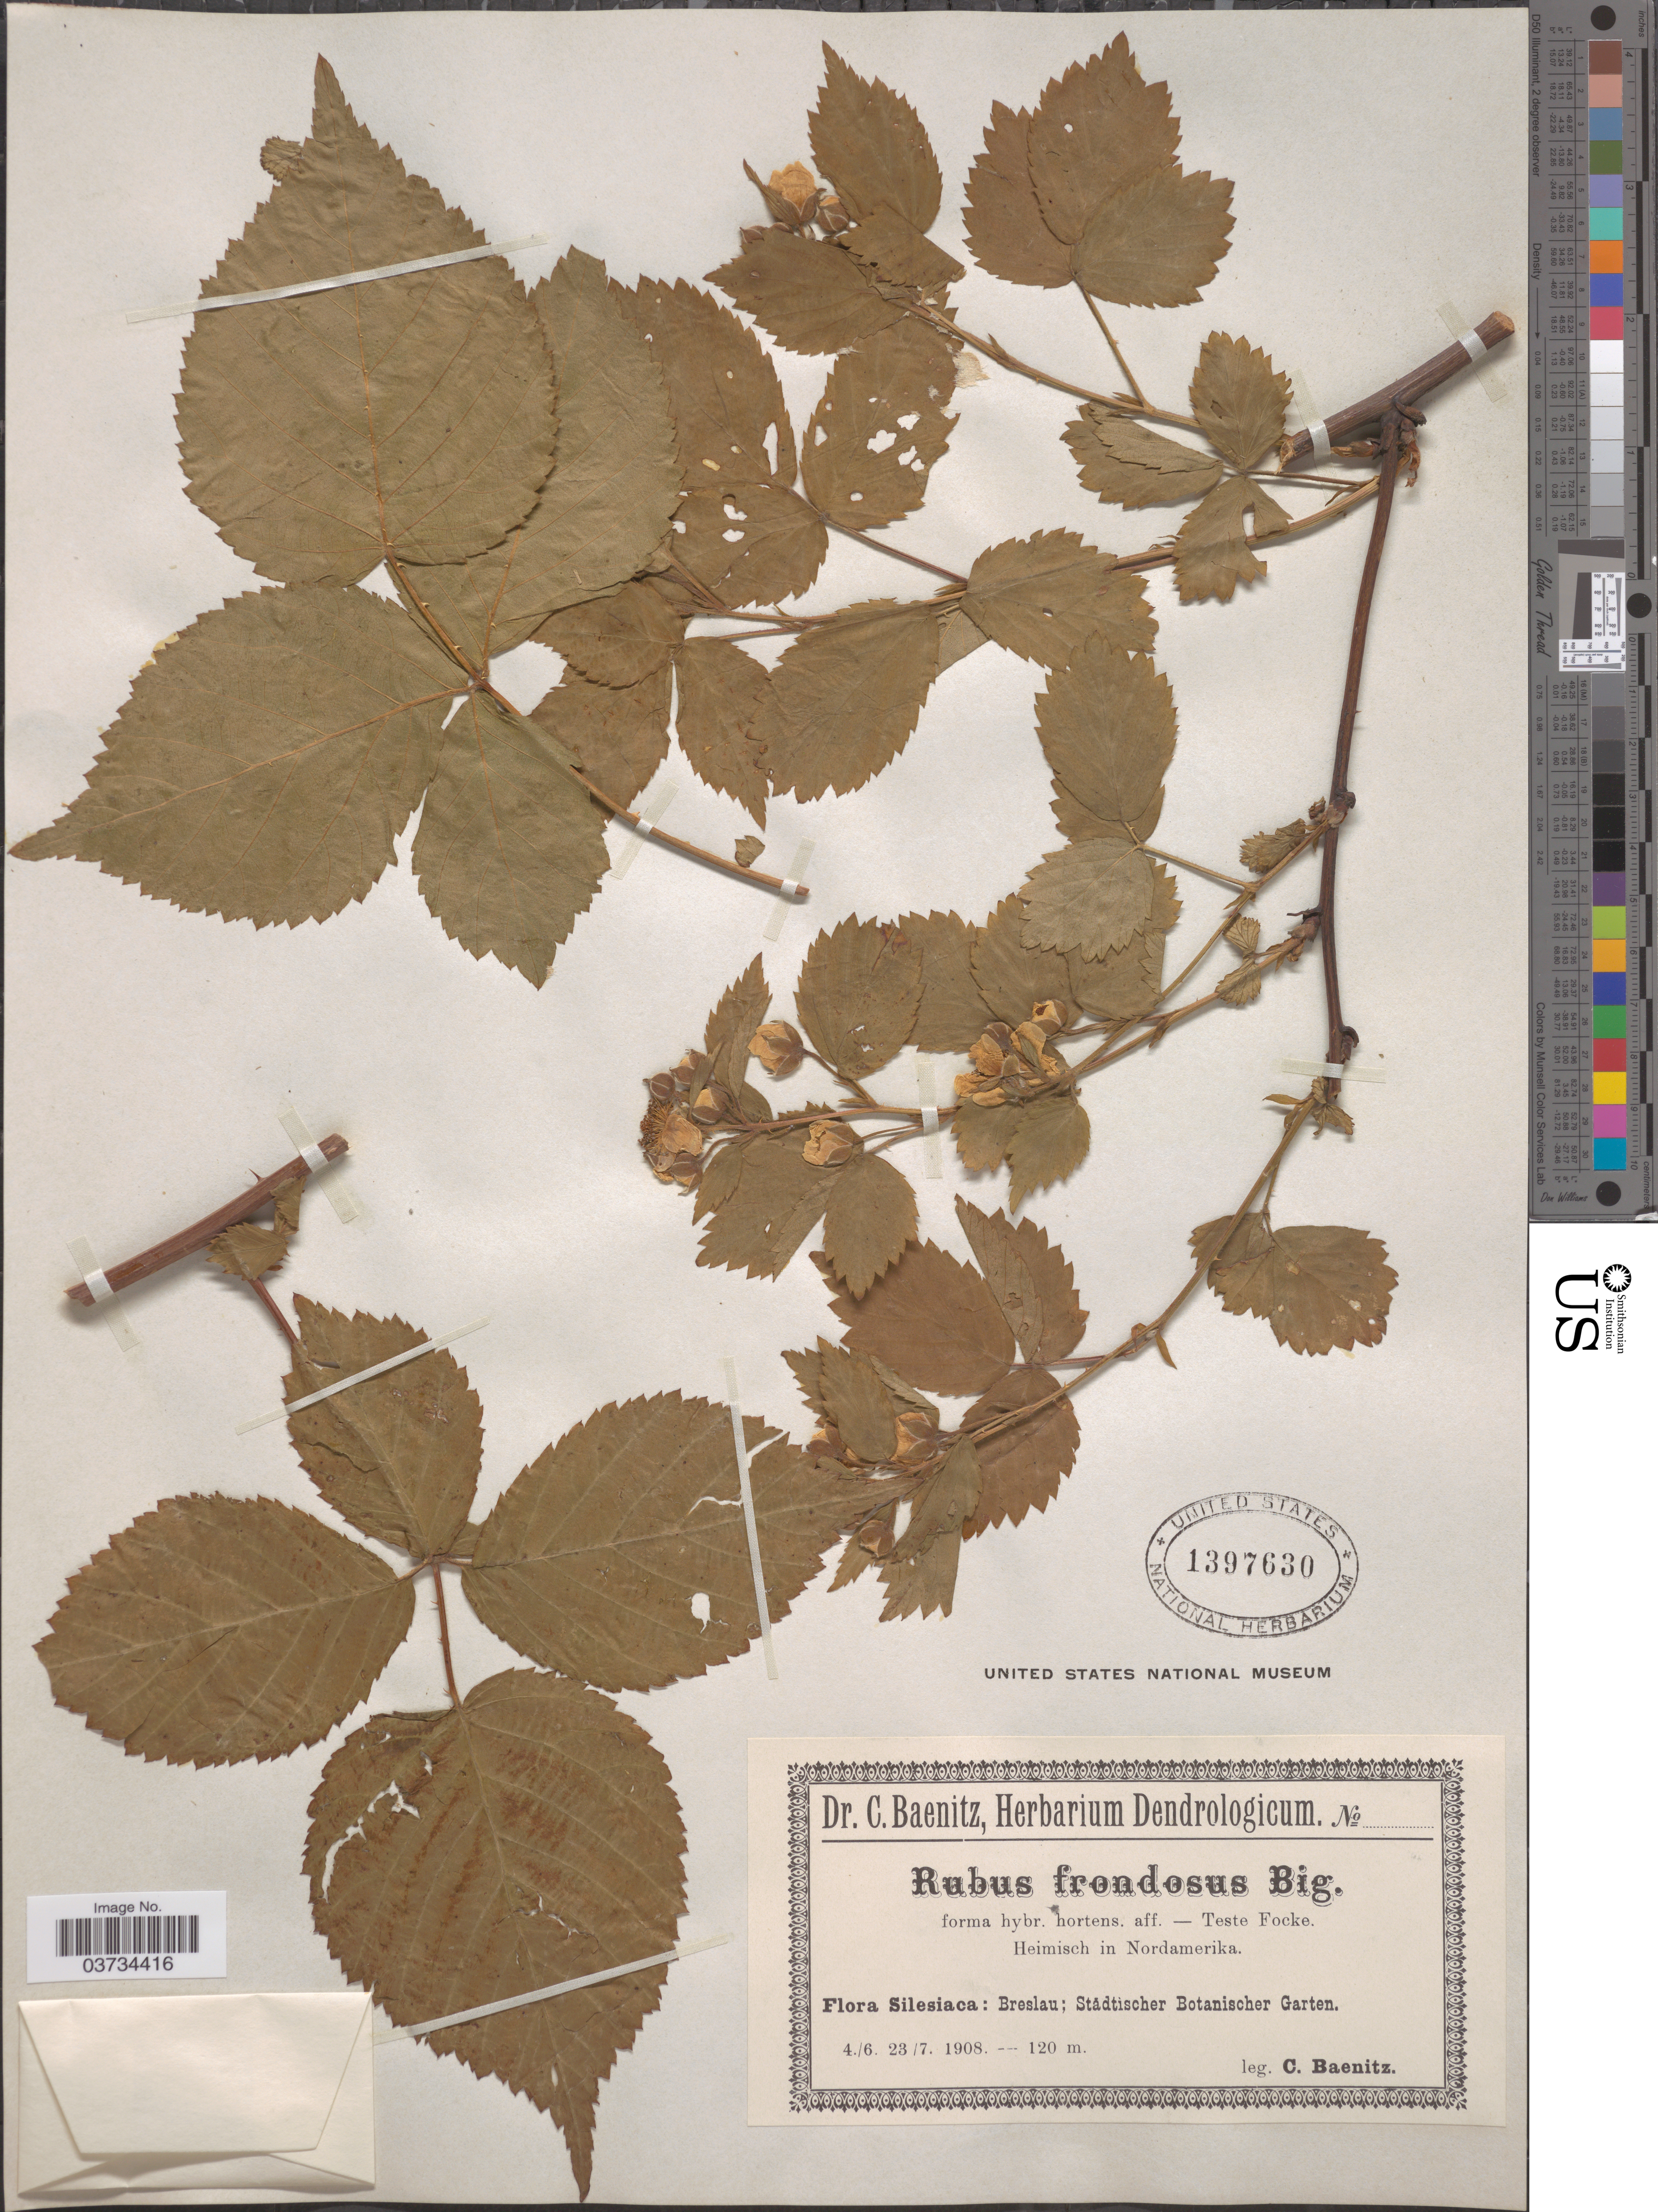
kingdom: Plantae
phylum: Tracheophyta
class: Magnoliopsida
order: Rosales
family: Rosaceae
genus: Rubus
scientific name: Rubus frondosus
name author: Bigelow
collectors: C. G. Baenitz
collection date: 1908-06-04/1908-07-23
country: Poland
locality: Silesiaca: Breslau; Stådtischer Botanischer Garten.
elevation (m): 120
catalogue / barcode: US 1397630